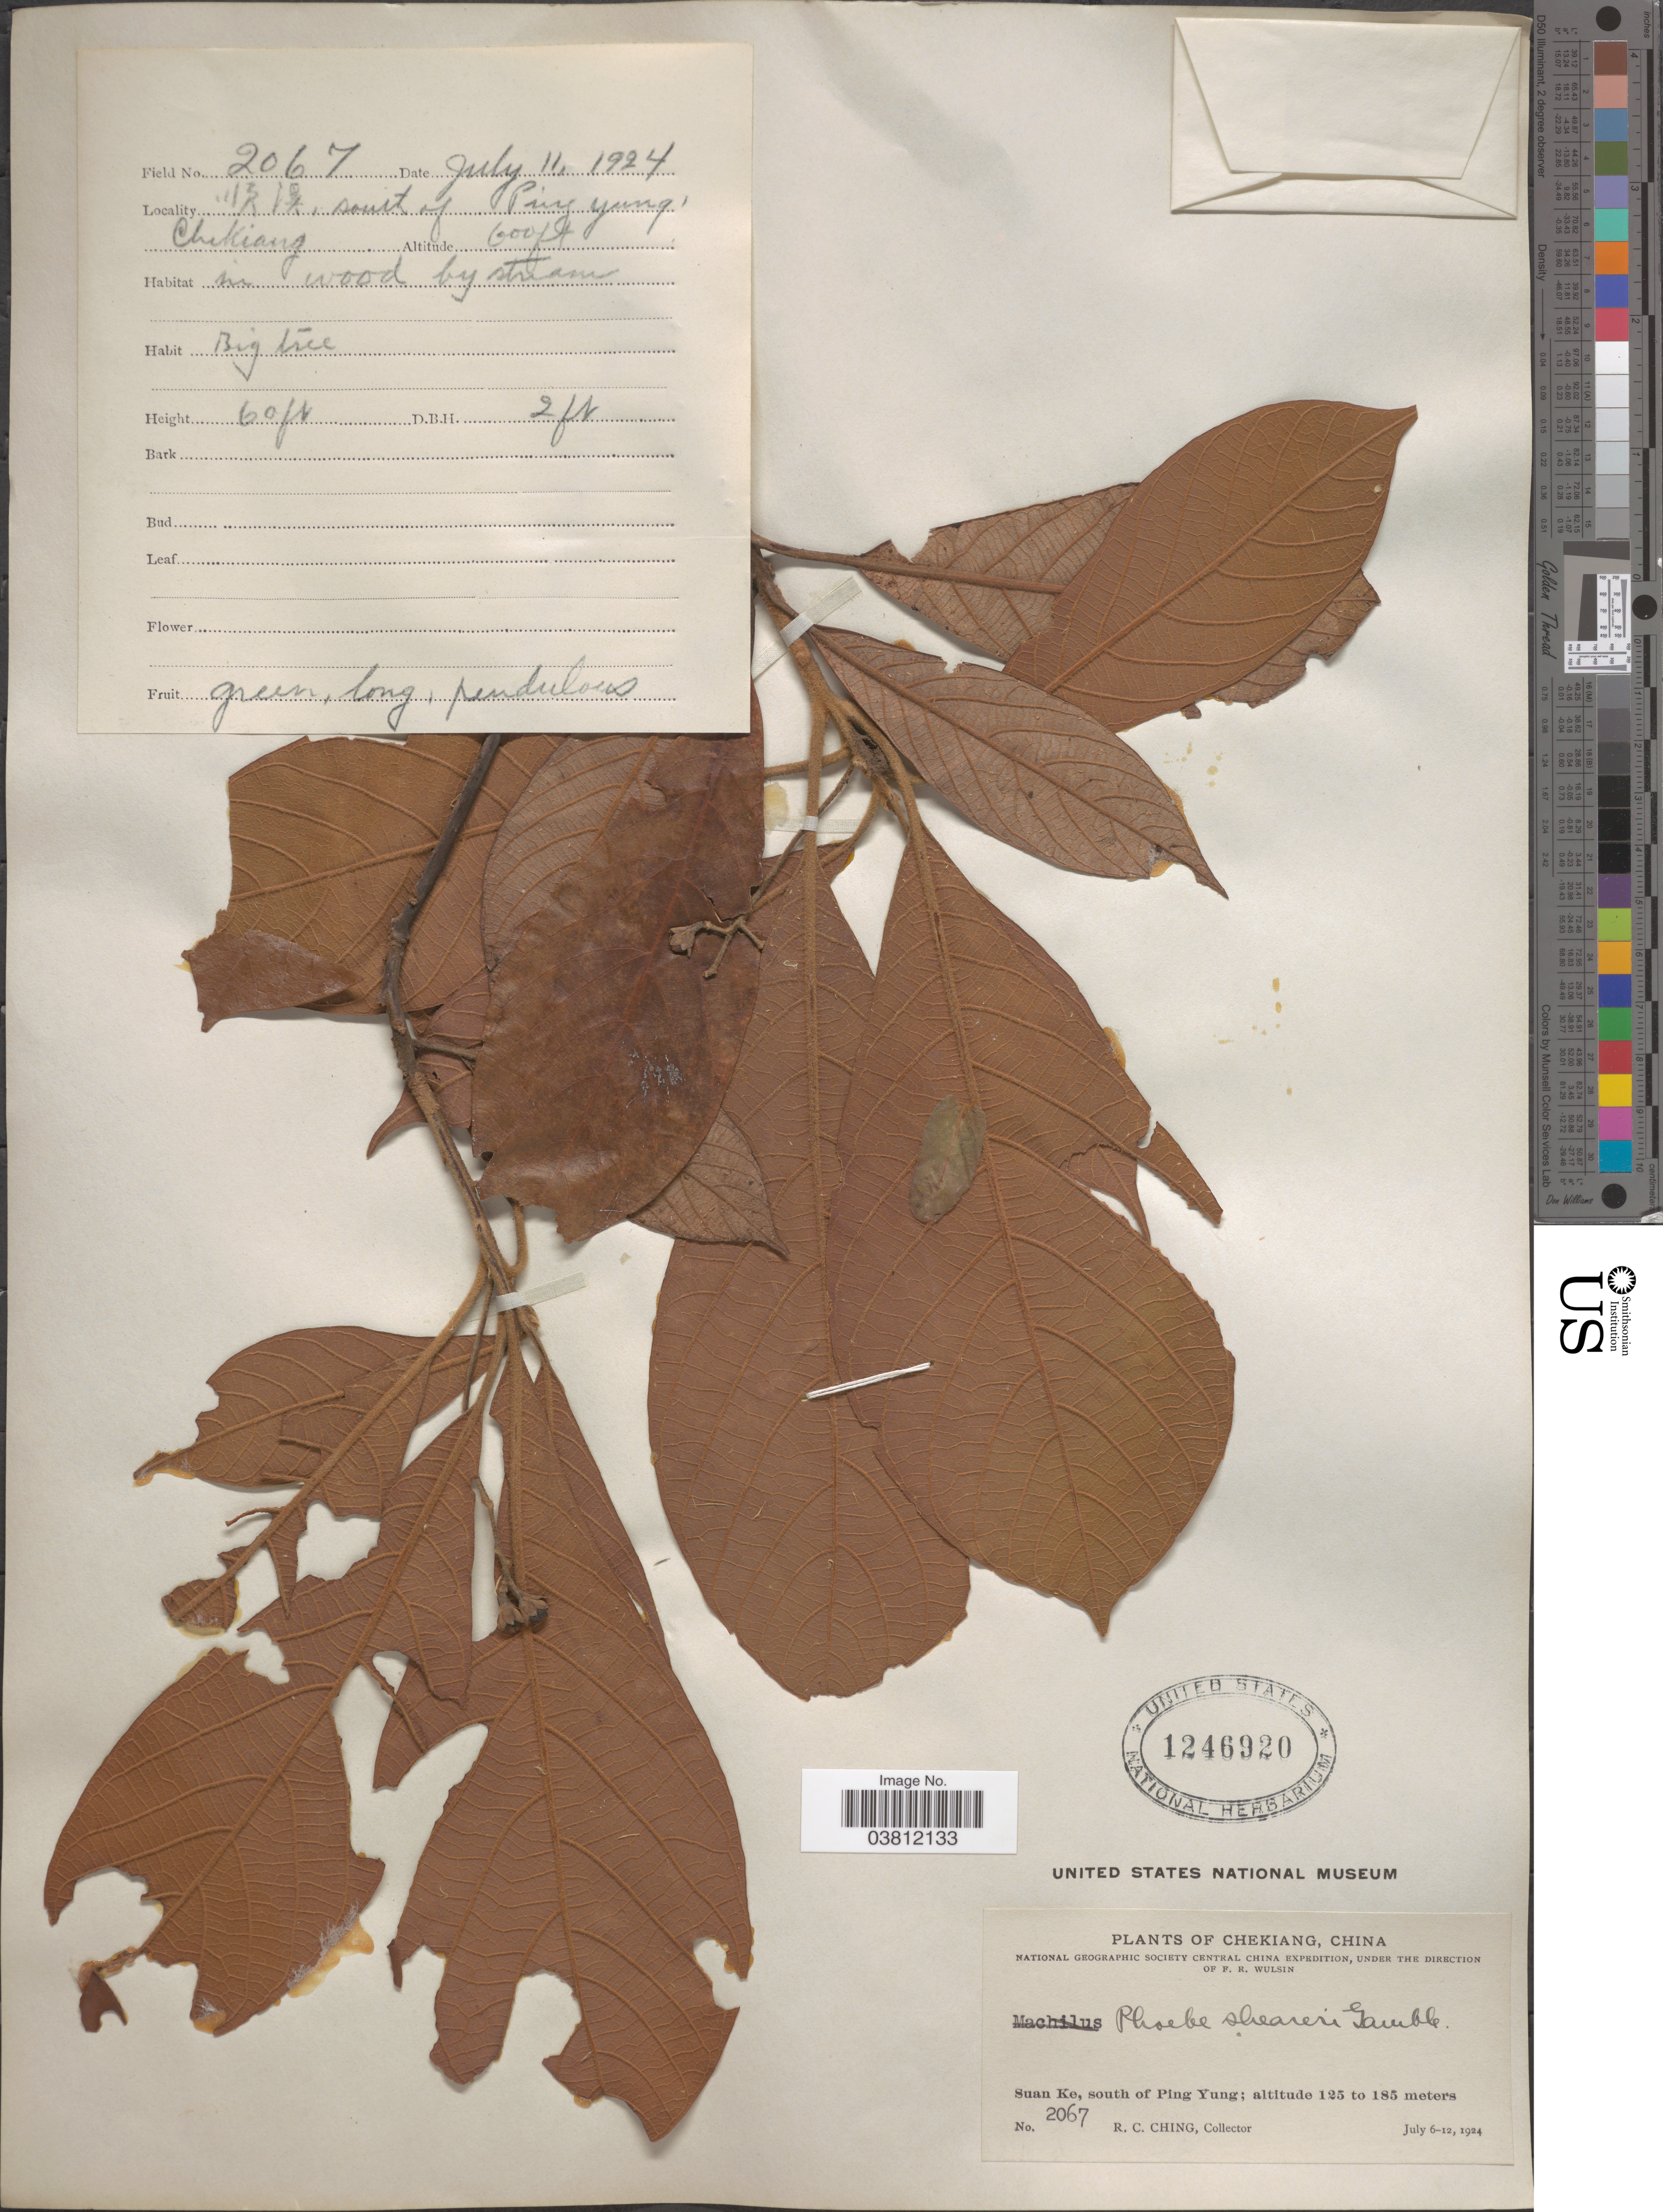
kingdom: Plantae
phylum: Tracheophyta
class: Magnoliopsida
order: Laurales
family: Lauraceae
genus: Phoebe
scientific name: Phoebe sheareri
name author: (Hemsl.) Gamble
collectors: R. C. Ching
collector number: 2067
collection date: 1924-07-11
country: China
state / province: Zhejiang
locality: Chekiang. Suan Ke, south of Ping Yung.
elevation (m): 183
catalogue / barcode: US 1246920